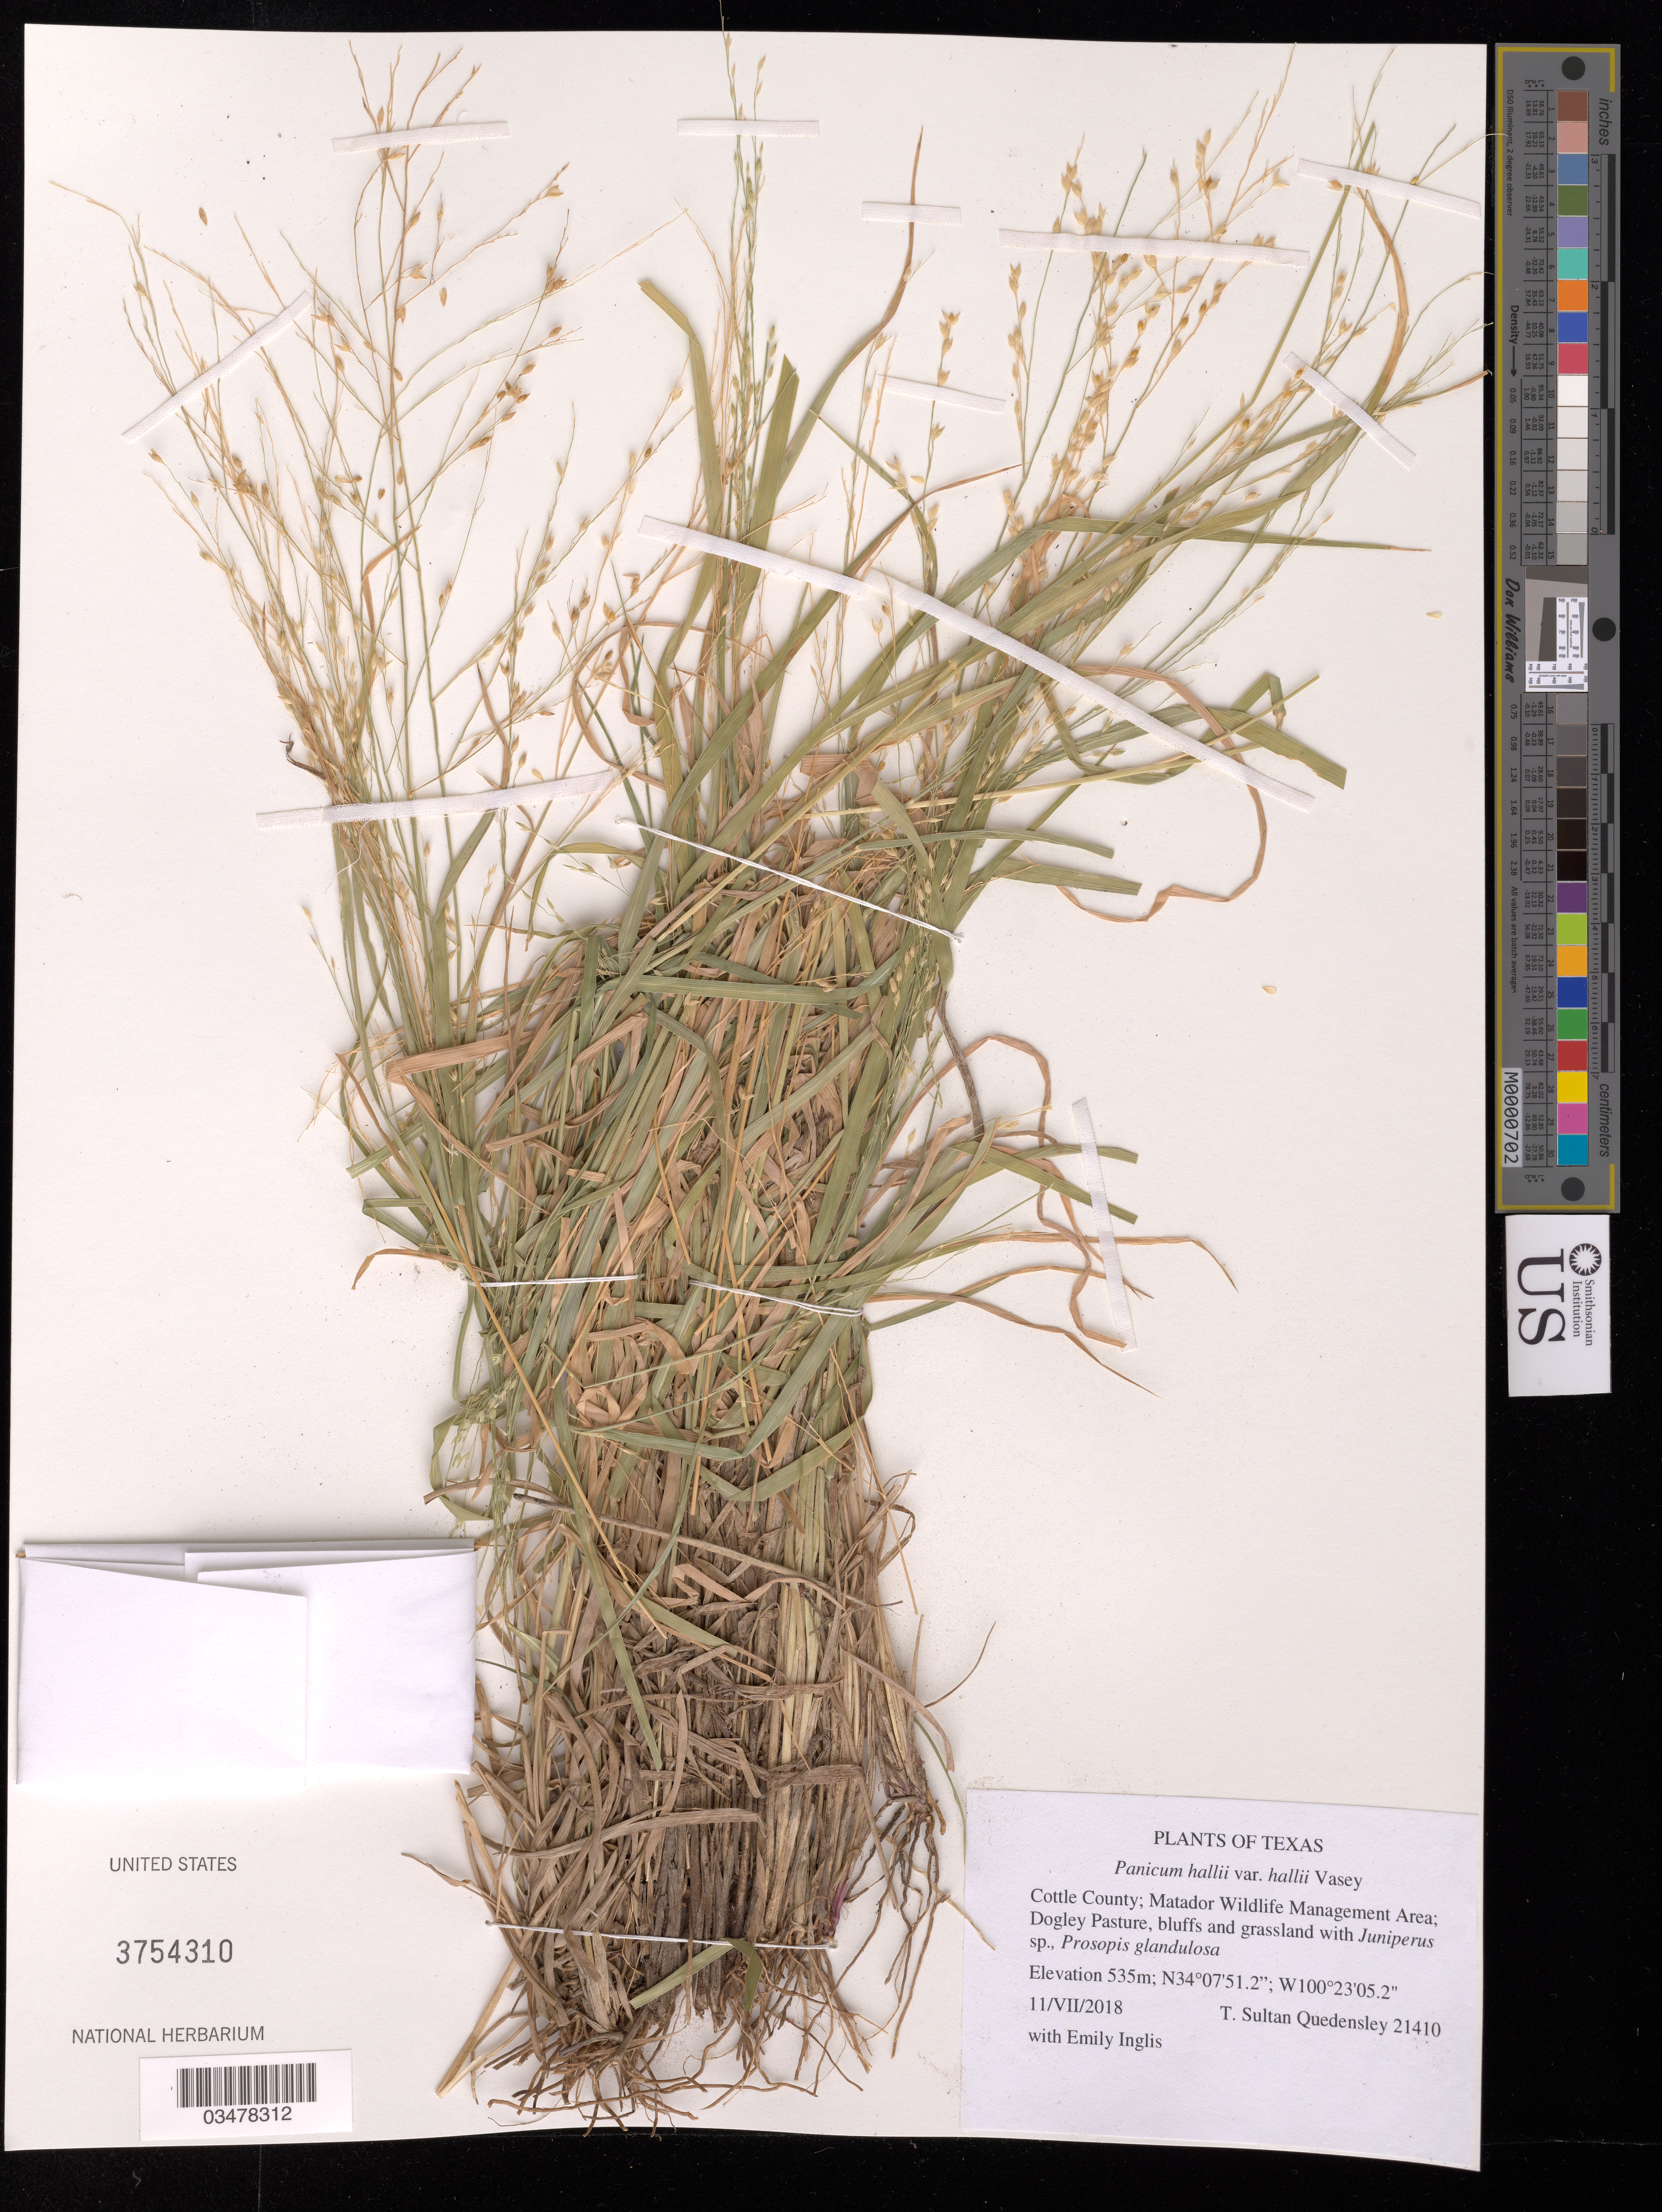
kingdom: Plantae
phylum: Tracheophyta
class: Liliopsida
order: Poales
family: Poaceae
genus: Panicum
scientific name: Panicum hallii var. hallii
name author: Vasey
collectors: T. S. Quedensley & E. Inglis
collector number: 21410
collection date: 2018-07-11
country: United States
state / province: Texas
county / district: Cottle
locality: Matador Wildlife Management Area. Dogley Pasture.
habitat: Bluffs and grassland with Juniperus sp., Prosopis glandulosa.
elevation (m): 535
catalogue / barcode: US 3754310